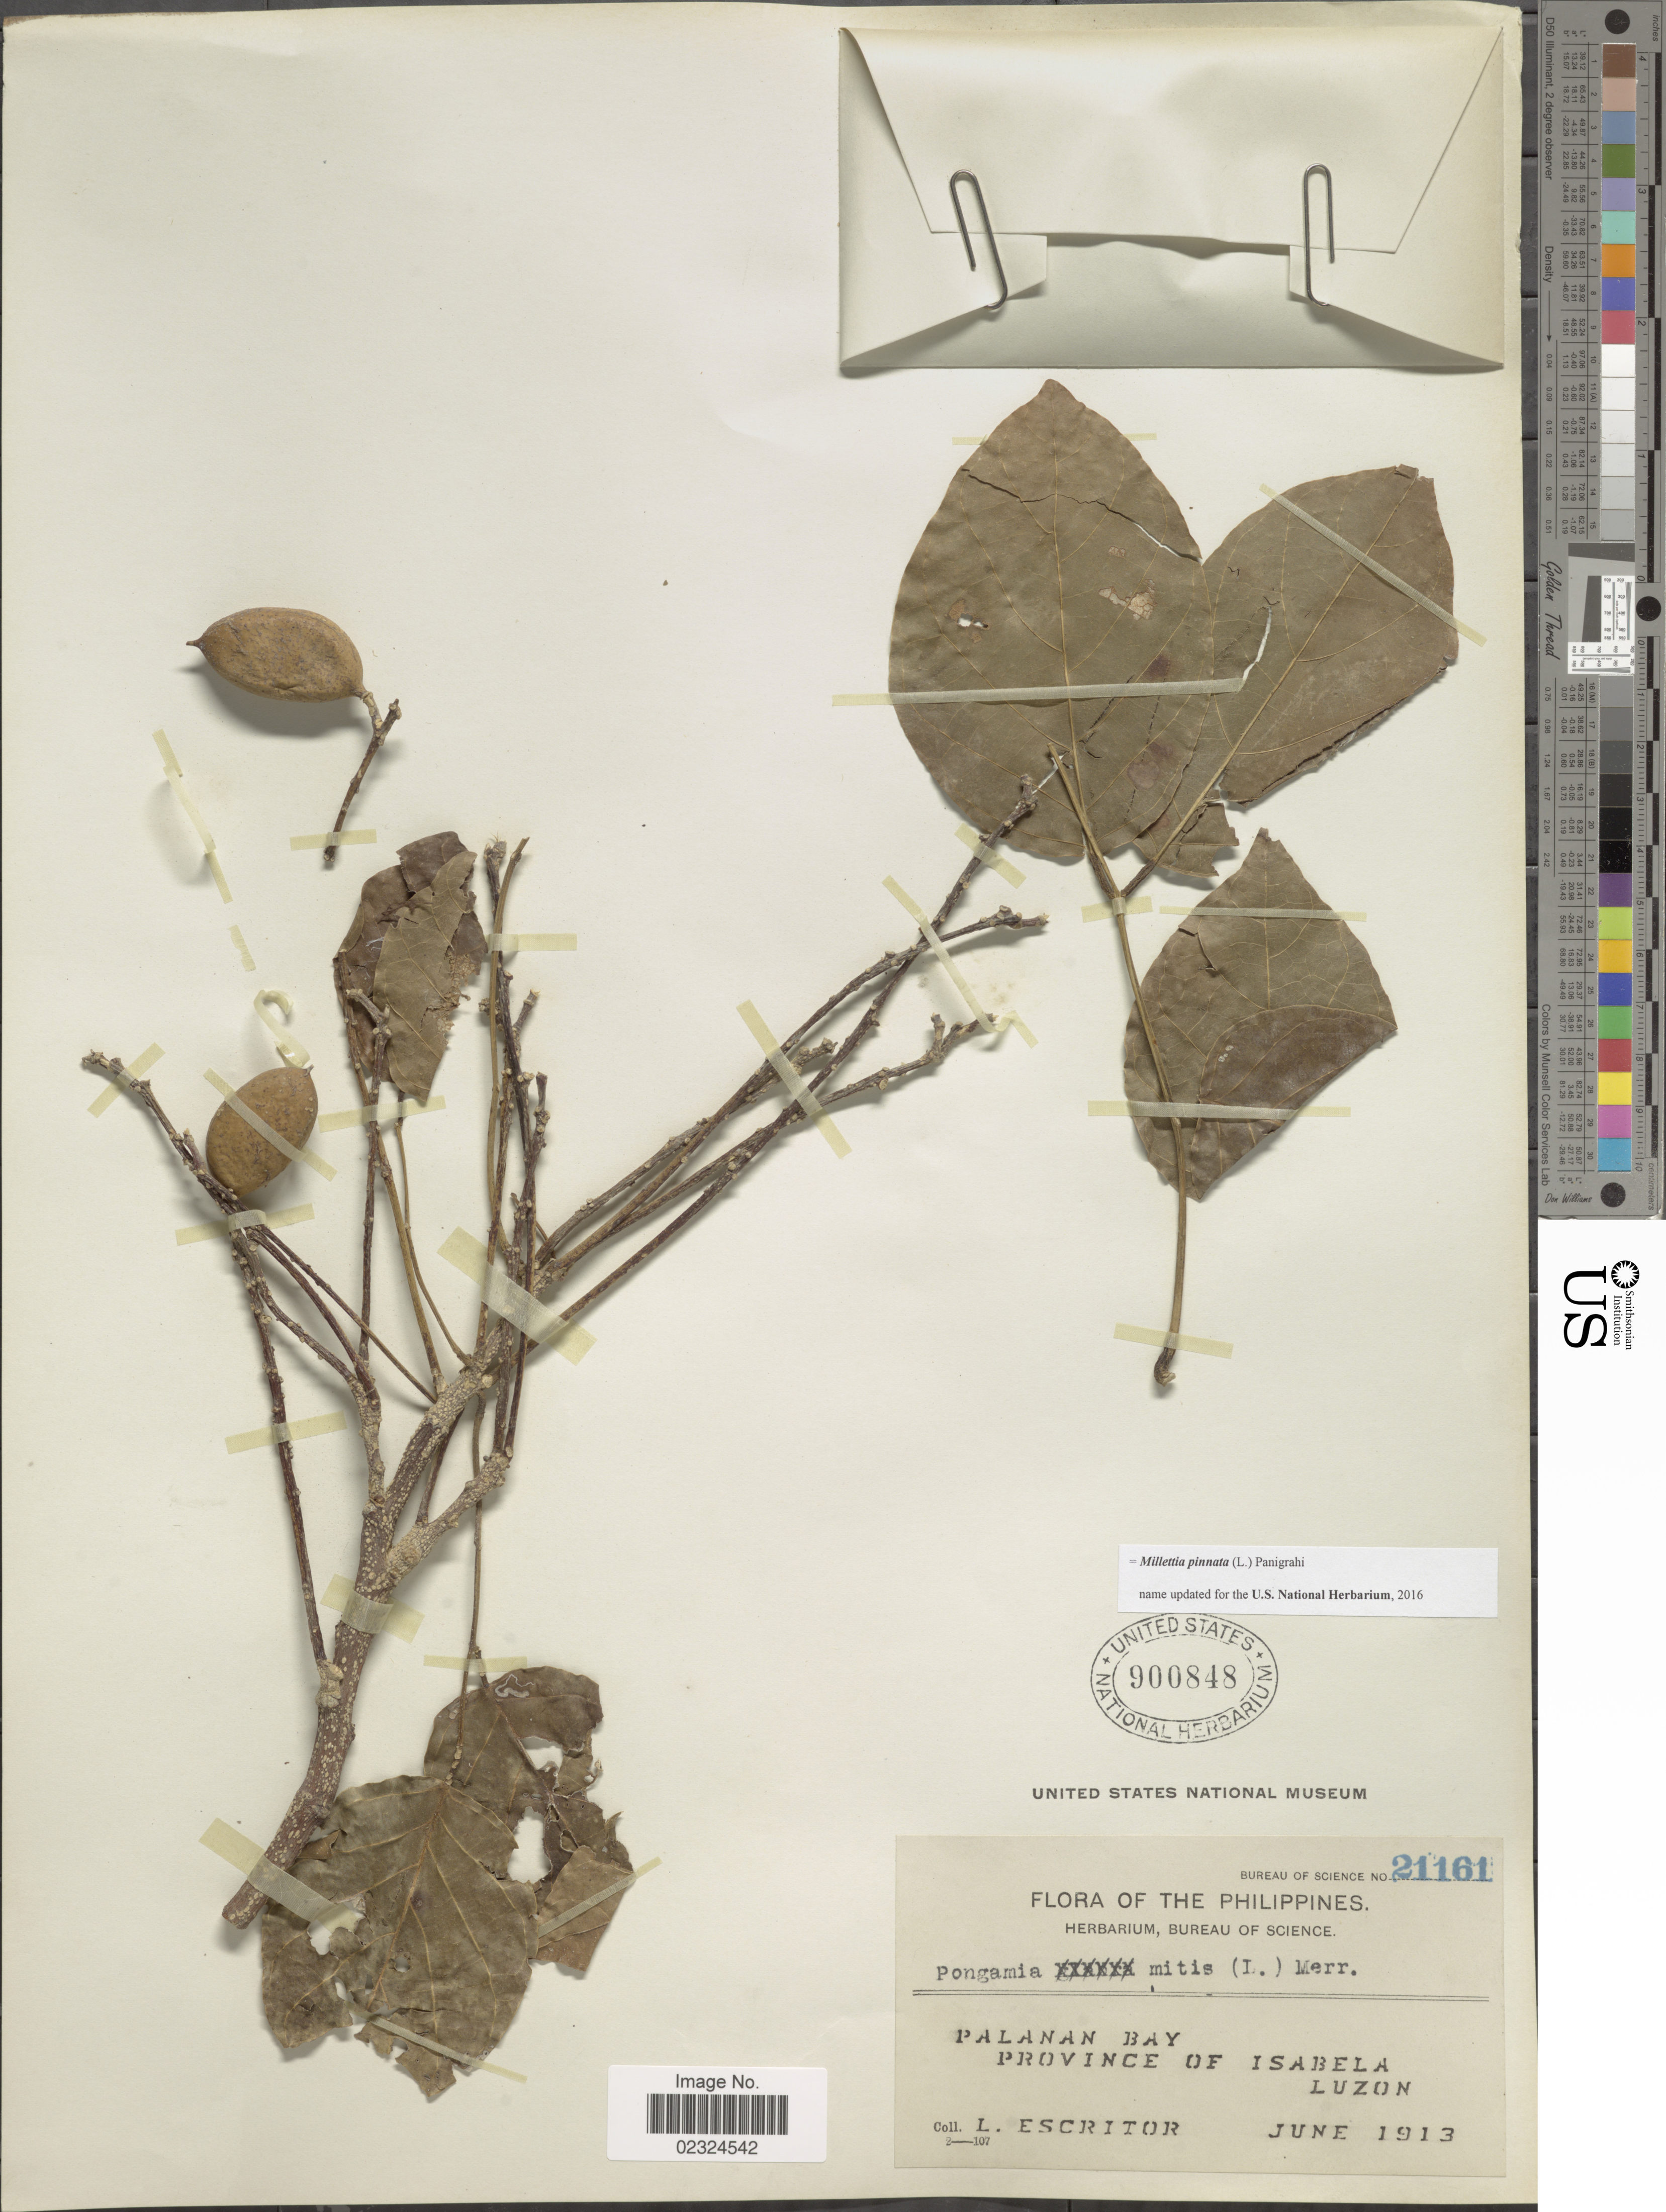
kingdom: Plantae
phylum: Tracheophyta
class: Magnoliopsida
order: Fabales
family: Fabaceae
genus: Millettia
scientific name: Millettia pinnata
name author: (L.) Panigrahi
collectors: L. Escritor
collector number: Bureau of Science 21161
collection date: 1913-06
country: Philippines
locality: Palanan Bay. Province of Isabela, Luzon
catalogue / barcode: US 900848